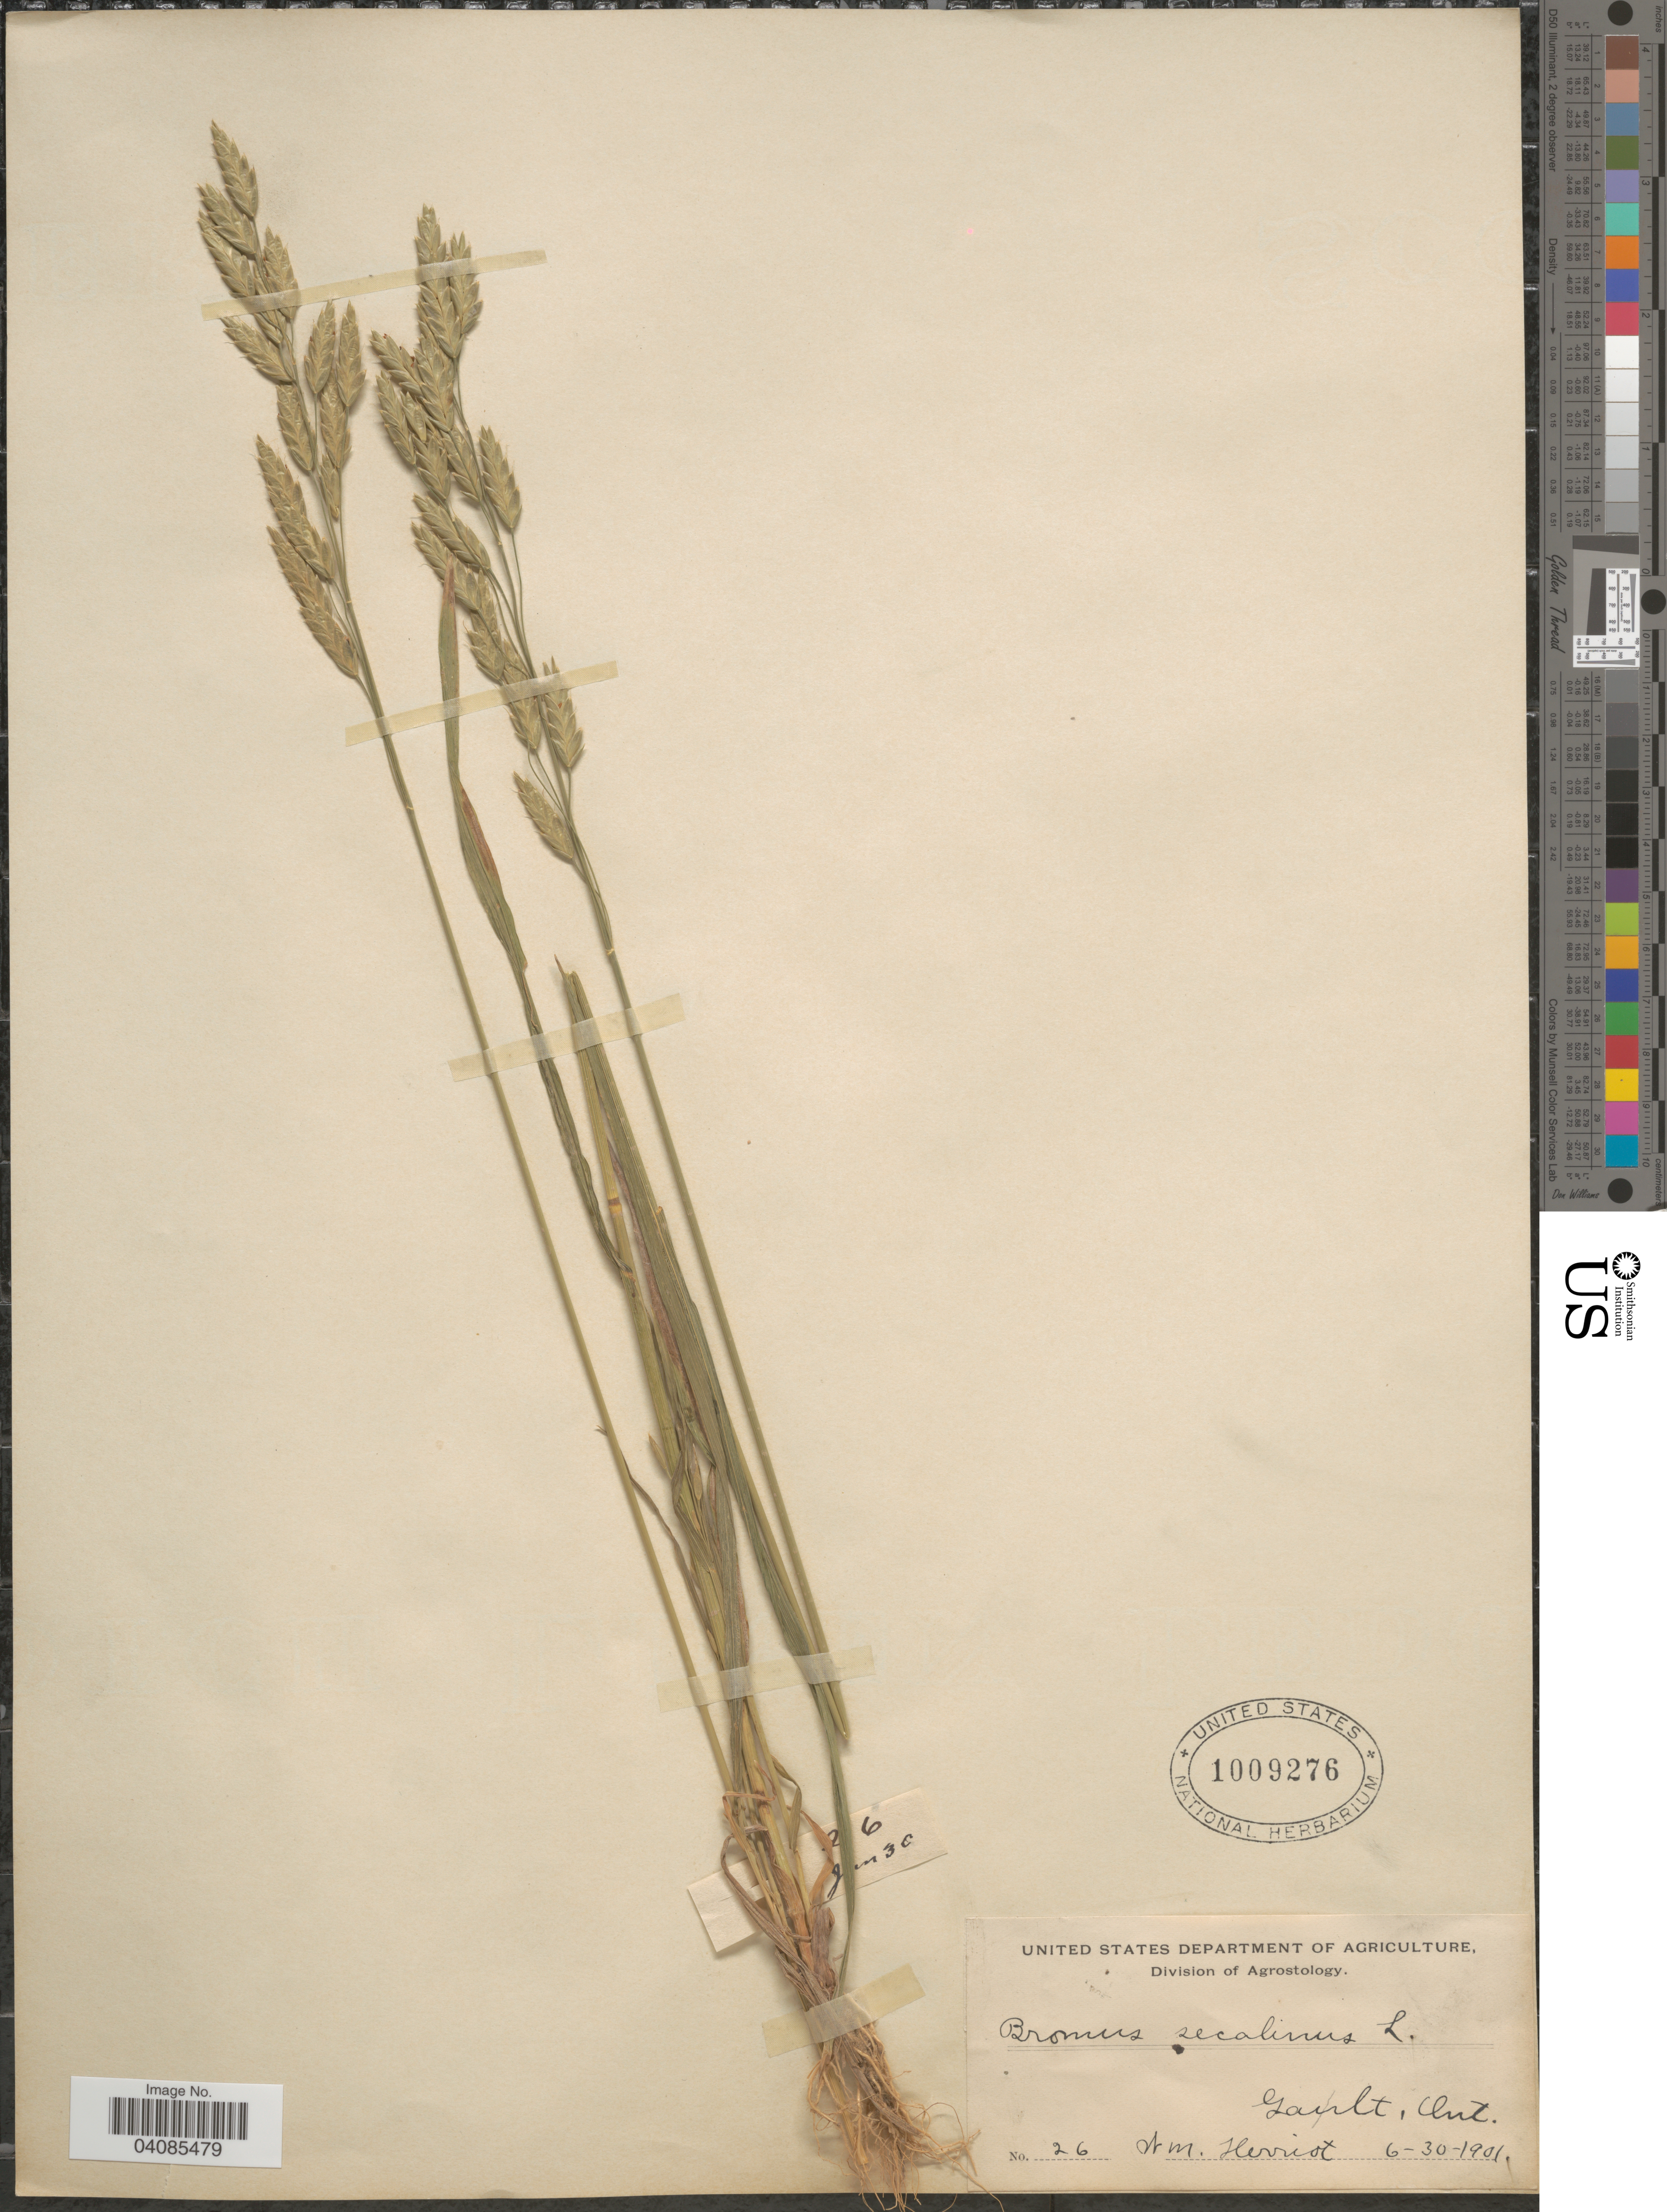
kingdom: Plantae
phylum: Tracheophyta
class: Liliopsida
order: Poales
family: Poaceae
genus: Bromus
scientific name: Bromus secalinus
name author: L.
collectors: W. Herriot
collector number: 26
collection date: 1901-06-30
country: Canada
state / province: Ontario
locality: Galt.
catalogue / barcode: US 1009276